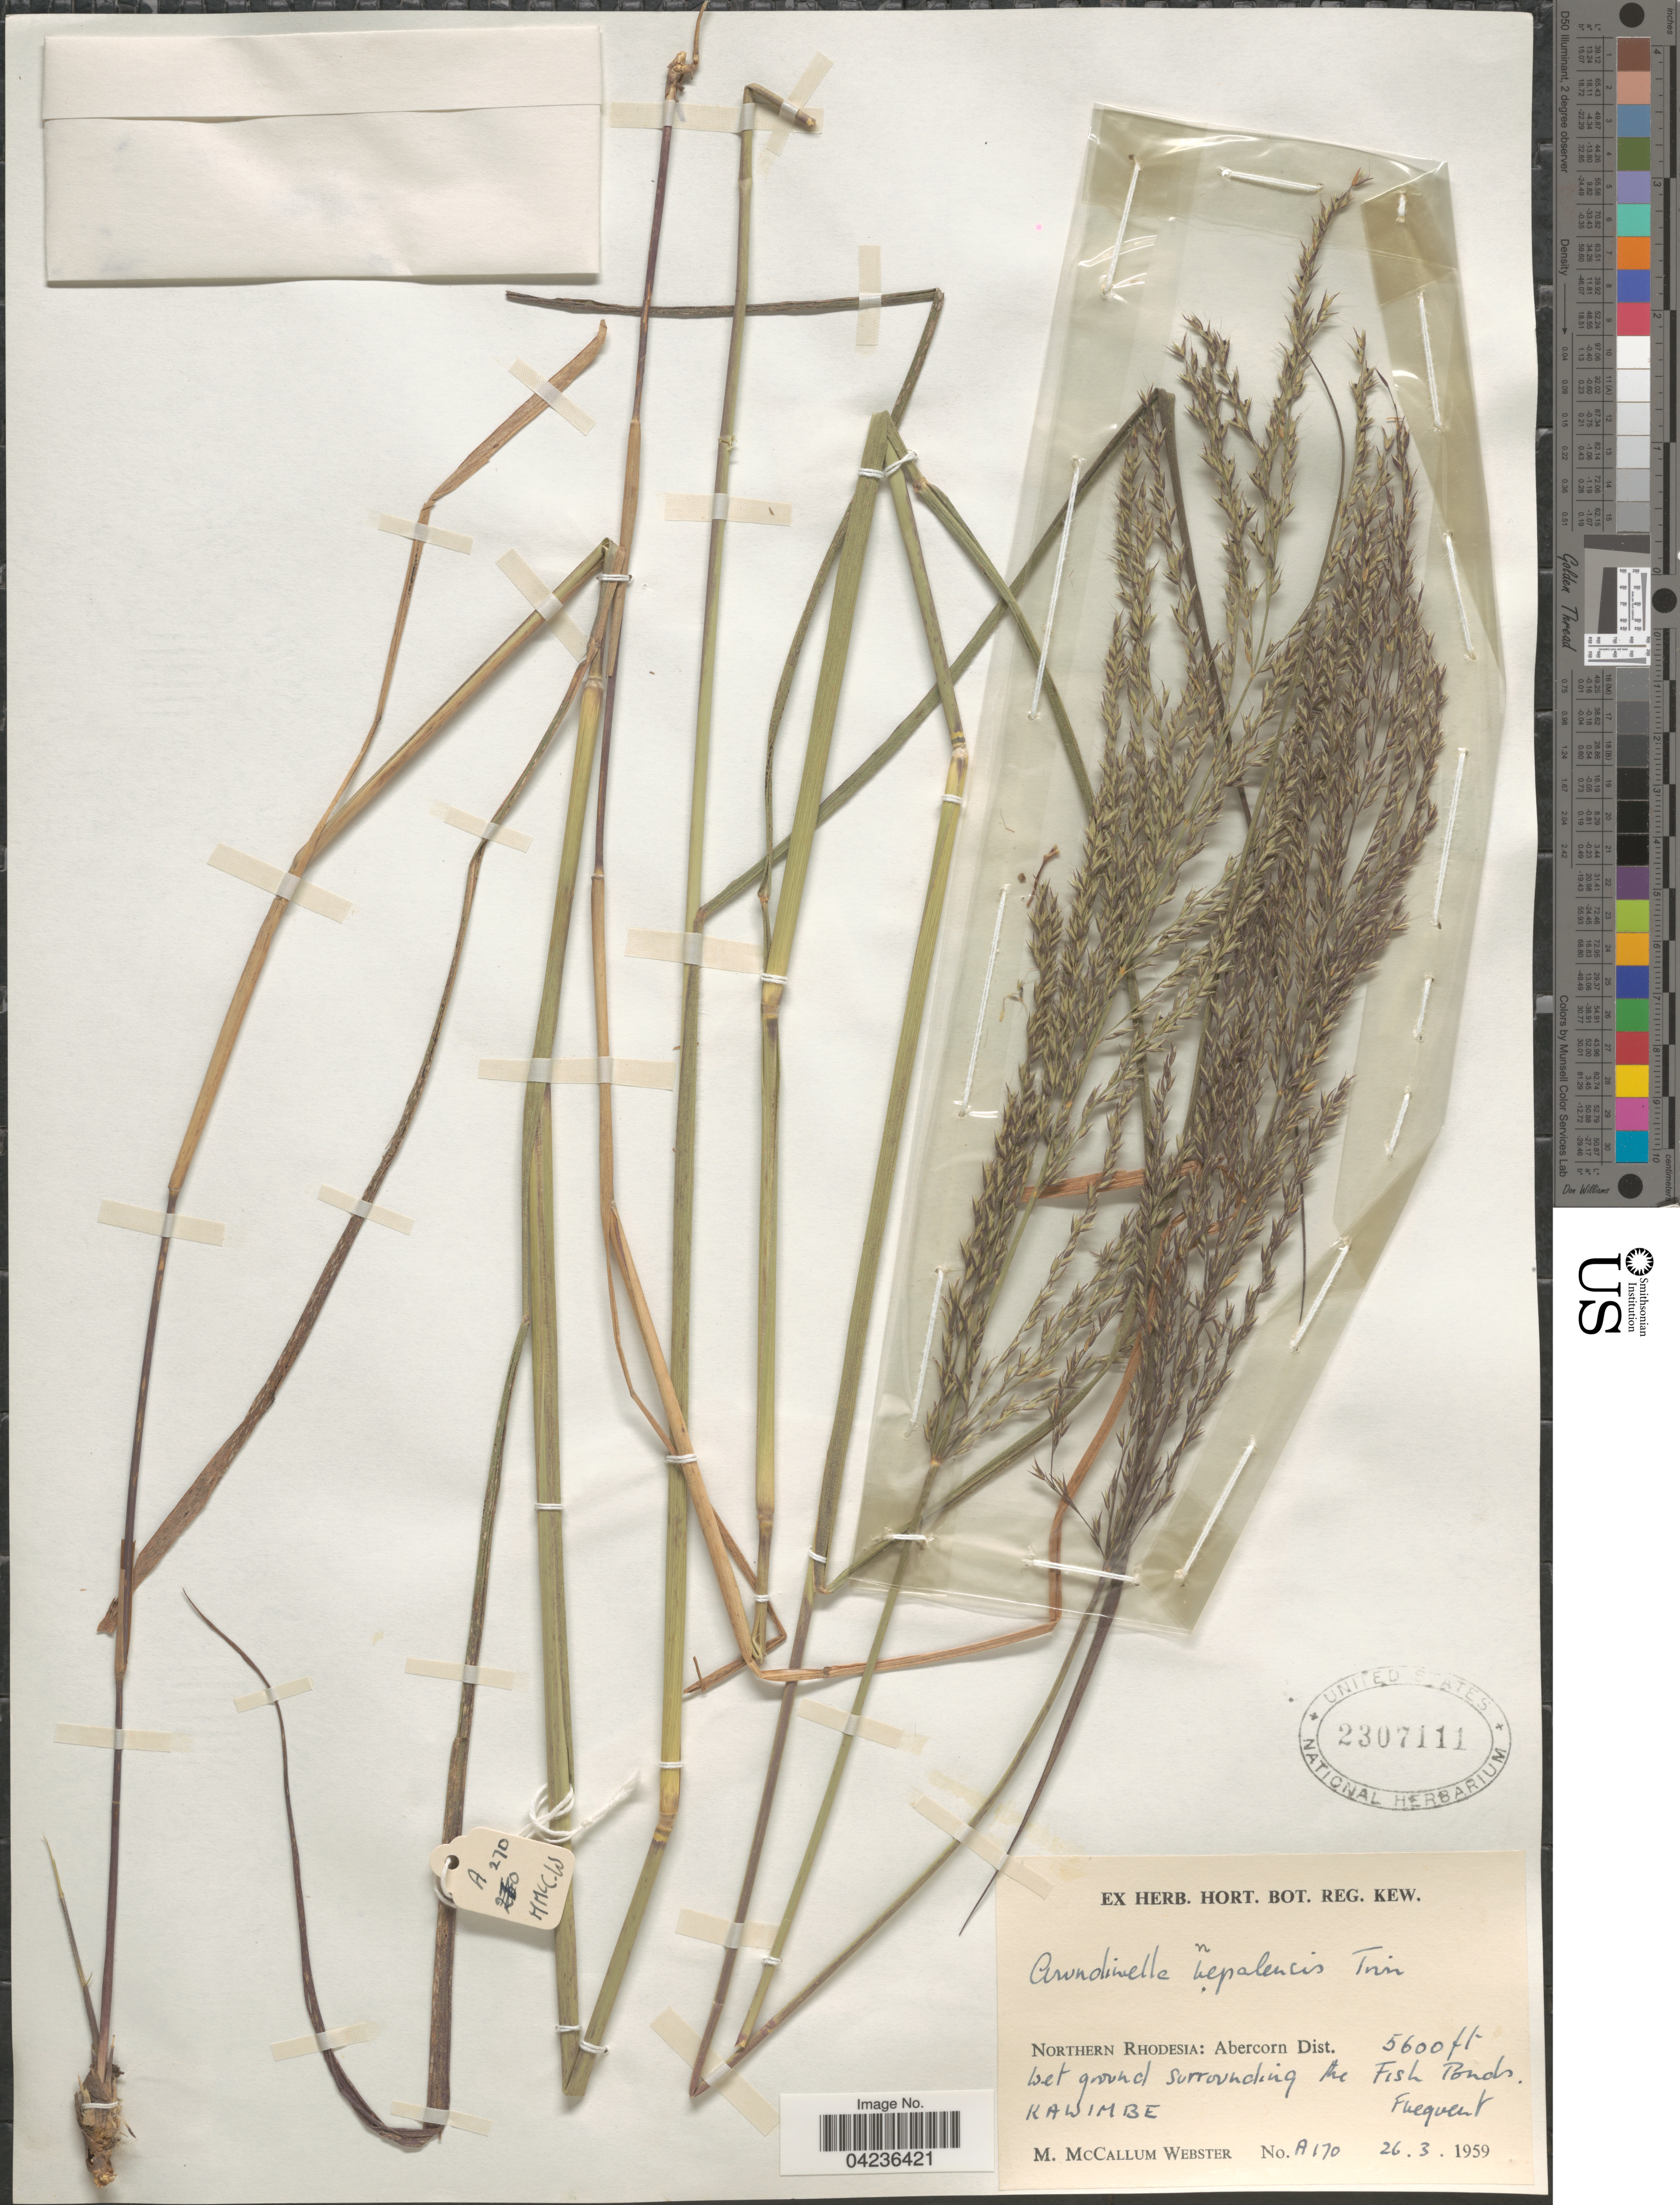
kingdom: Plantae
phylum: Tracheophyta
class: Liliopsida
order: Poales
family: Poaceae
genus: Arundinella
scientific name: Arundinella nepalensis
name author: Trin.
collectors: M. Webster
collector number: A170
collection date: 1959-03-26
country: Zambia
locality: Northern Rhodesia: Abercorn Dist. Wet ground surrounding the Fish Ponds Kawimbe.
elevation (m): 1707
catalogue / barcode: US 2307111